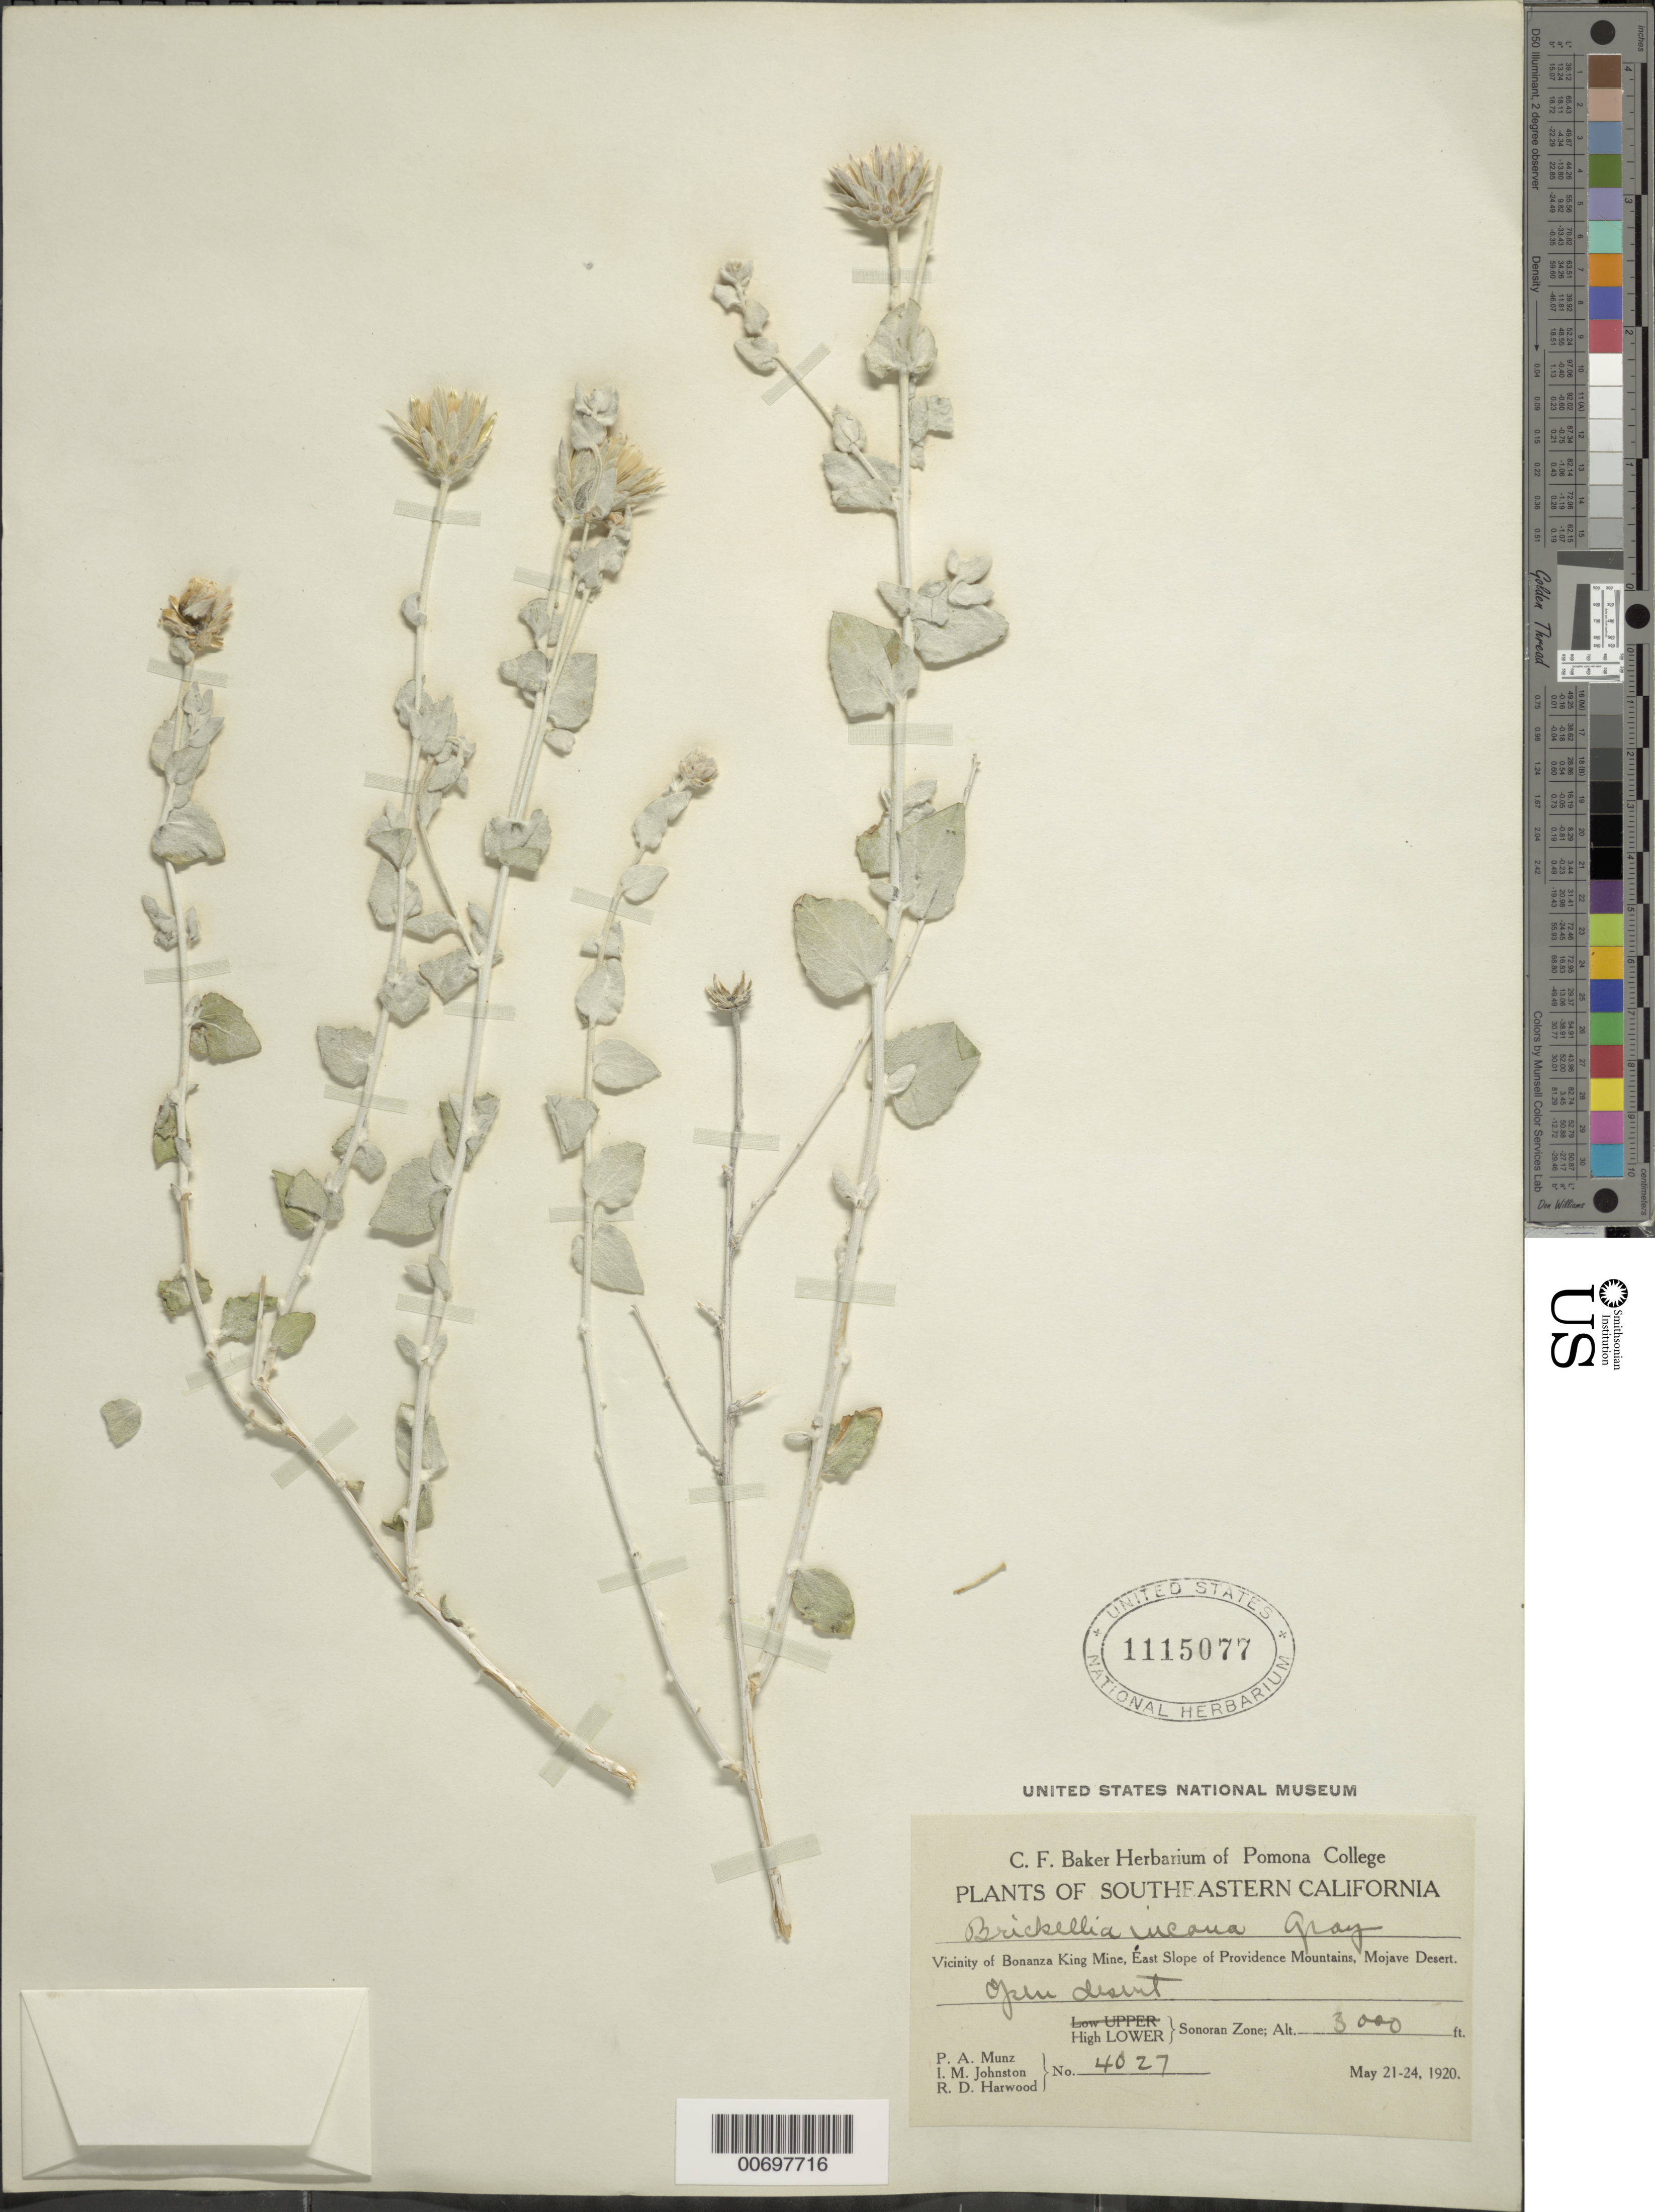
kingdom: Plantae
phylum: Tracheophyta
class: Magnoliopsida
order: Asterales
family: Asteraceae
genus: Brickellia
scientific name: Brickellia incana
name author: A. Gray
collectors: P. A. Munz, I.M. Johnston & R. Harwood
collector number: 4027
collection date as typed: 21 May 1920 to 24 May 1920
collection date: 1920-05-21/1920-05-24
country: United States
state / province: California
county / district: San Bernardino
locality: Vicinity of Bonanza King Mine, East Slope of Providence Mts., Mojave Desert.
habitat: Open desert. High LOWER Sonoran Zone.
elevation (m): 914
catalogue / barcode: US 1115077